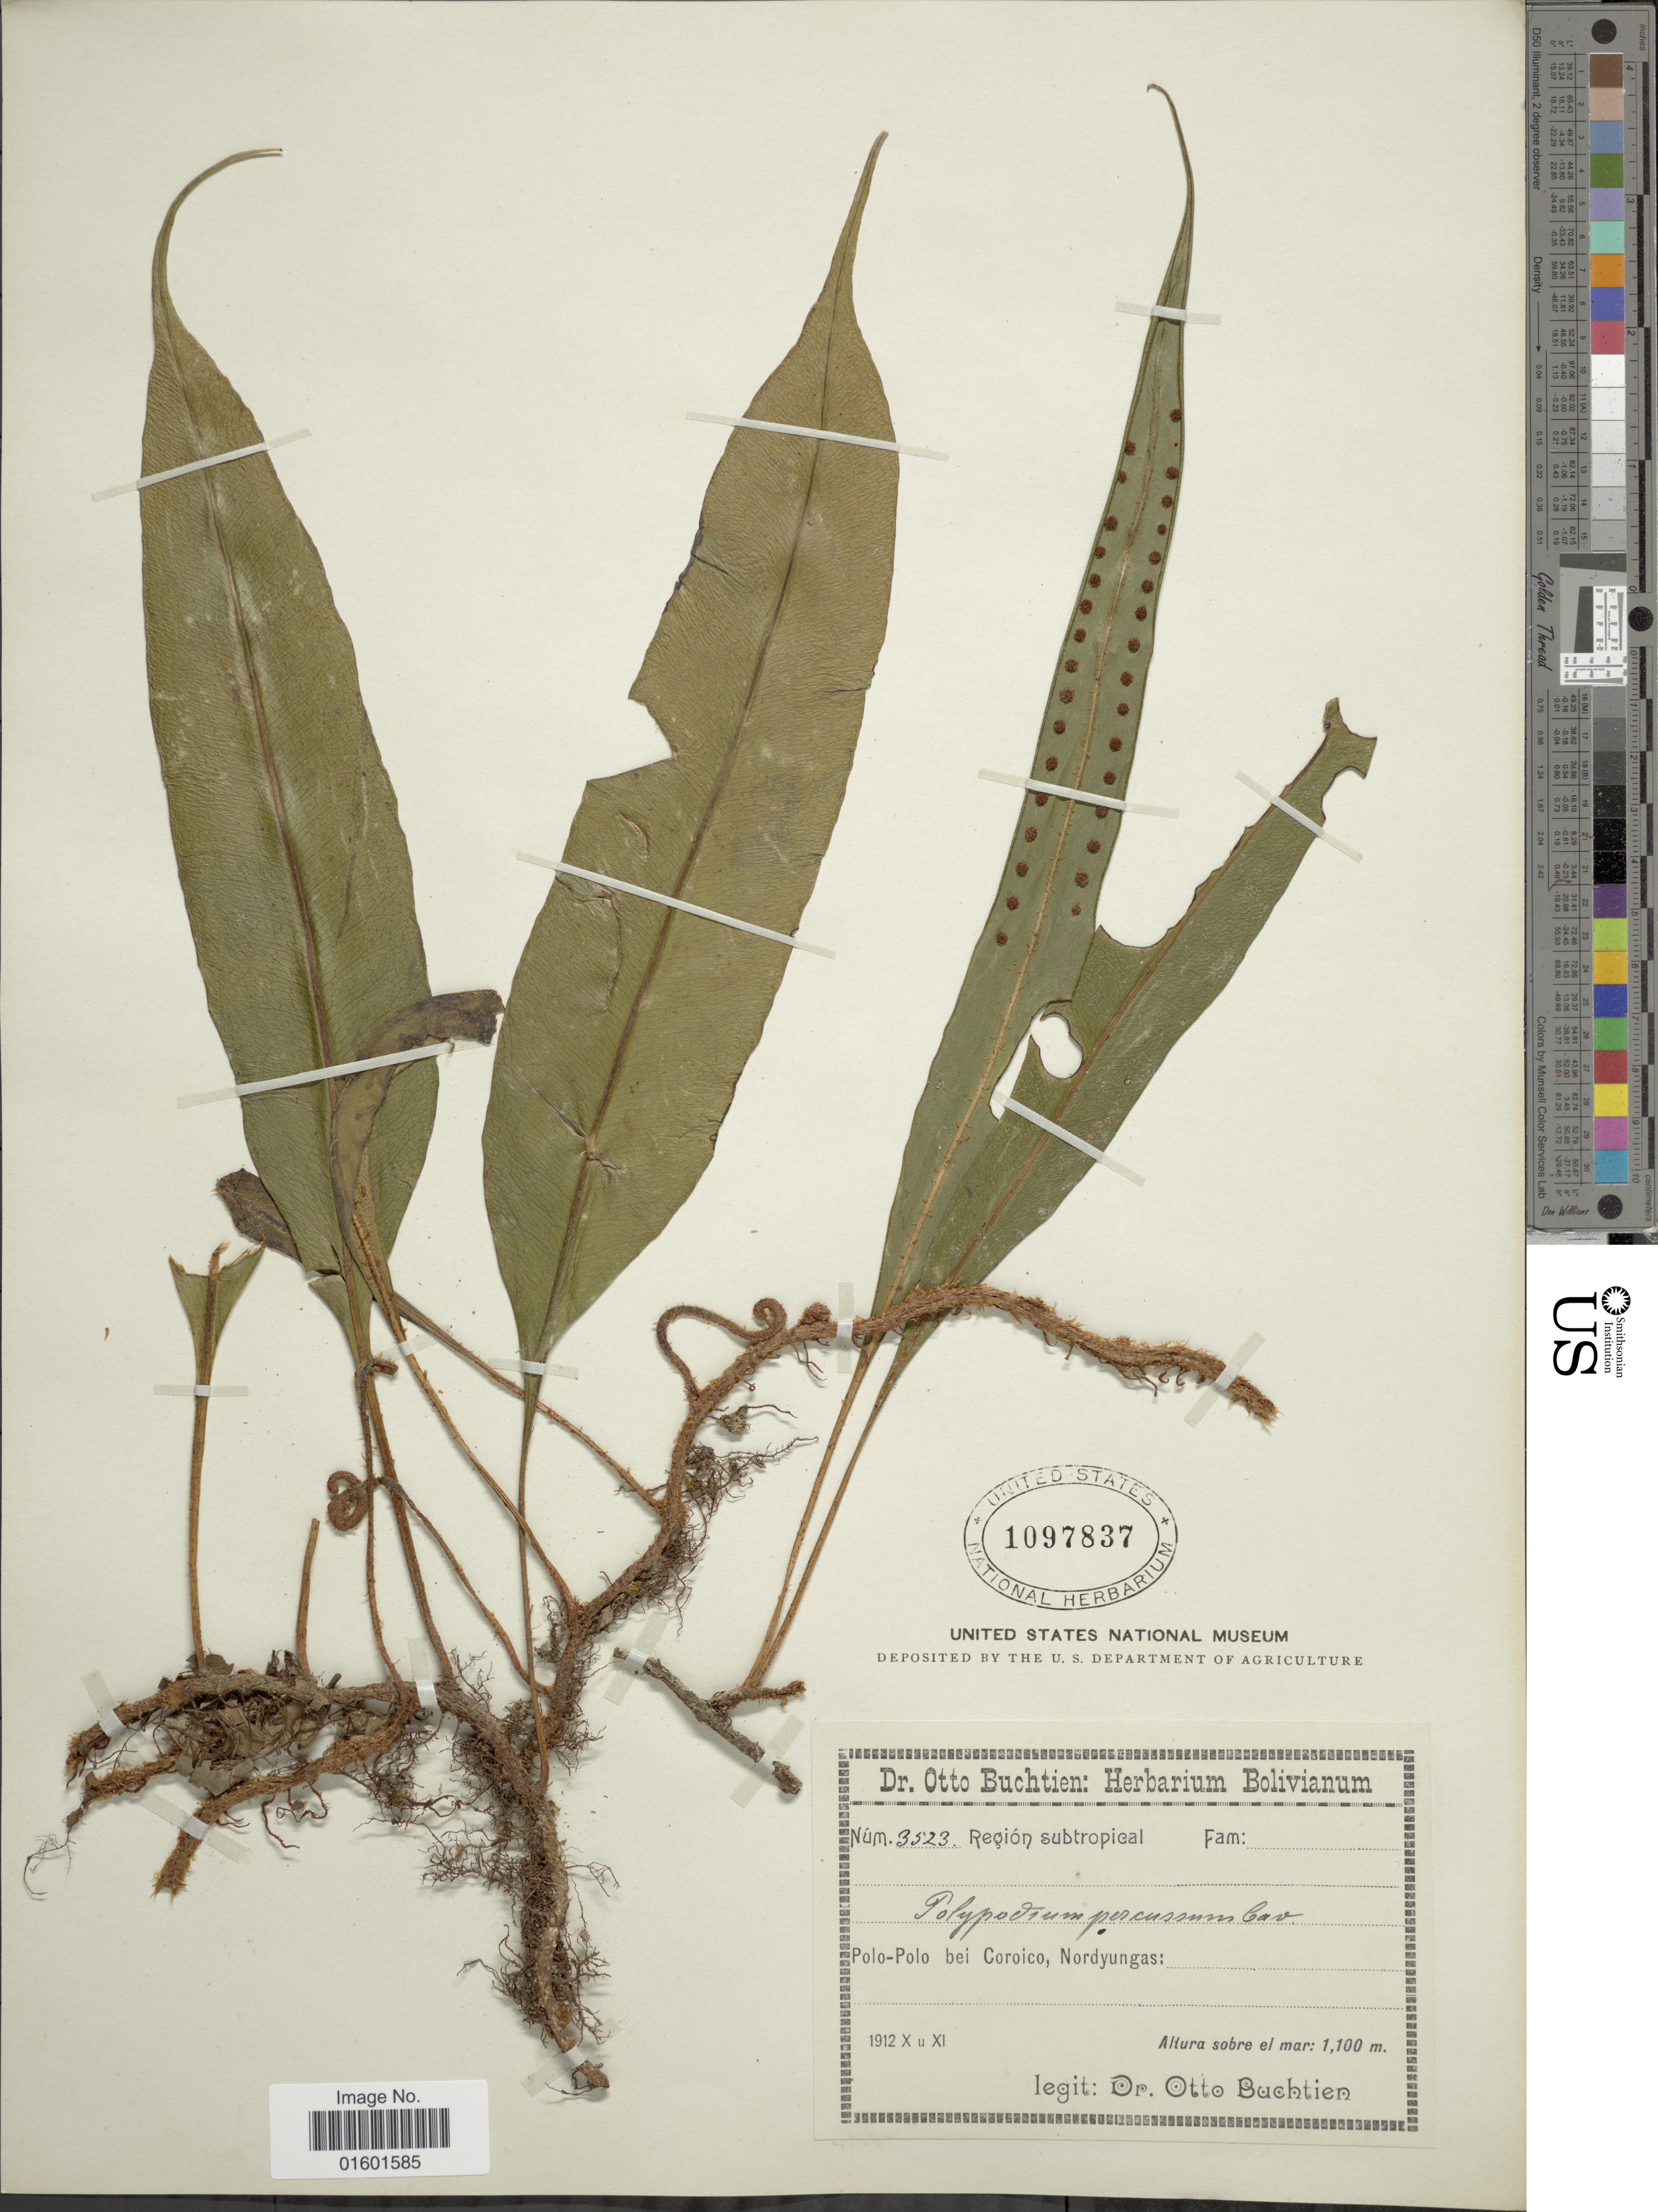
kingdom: Plantae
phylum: Tracheophyta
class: Polypodiopsida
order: Polypodiales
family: Polypodiaceae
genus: Microgramma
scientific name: Microgramma percussa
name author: (Cav.) de la Sota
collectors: O. Buchtien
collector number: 3523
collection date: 1912-10/1912-11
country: Bolivia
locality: Regio nsubtropical, Polo-Polo bei Coroico, Nordyungas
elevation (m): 1100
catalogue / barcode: US 1097837